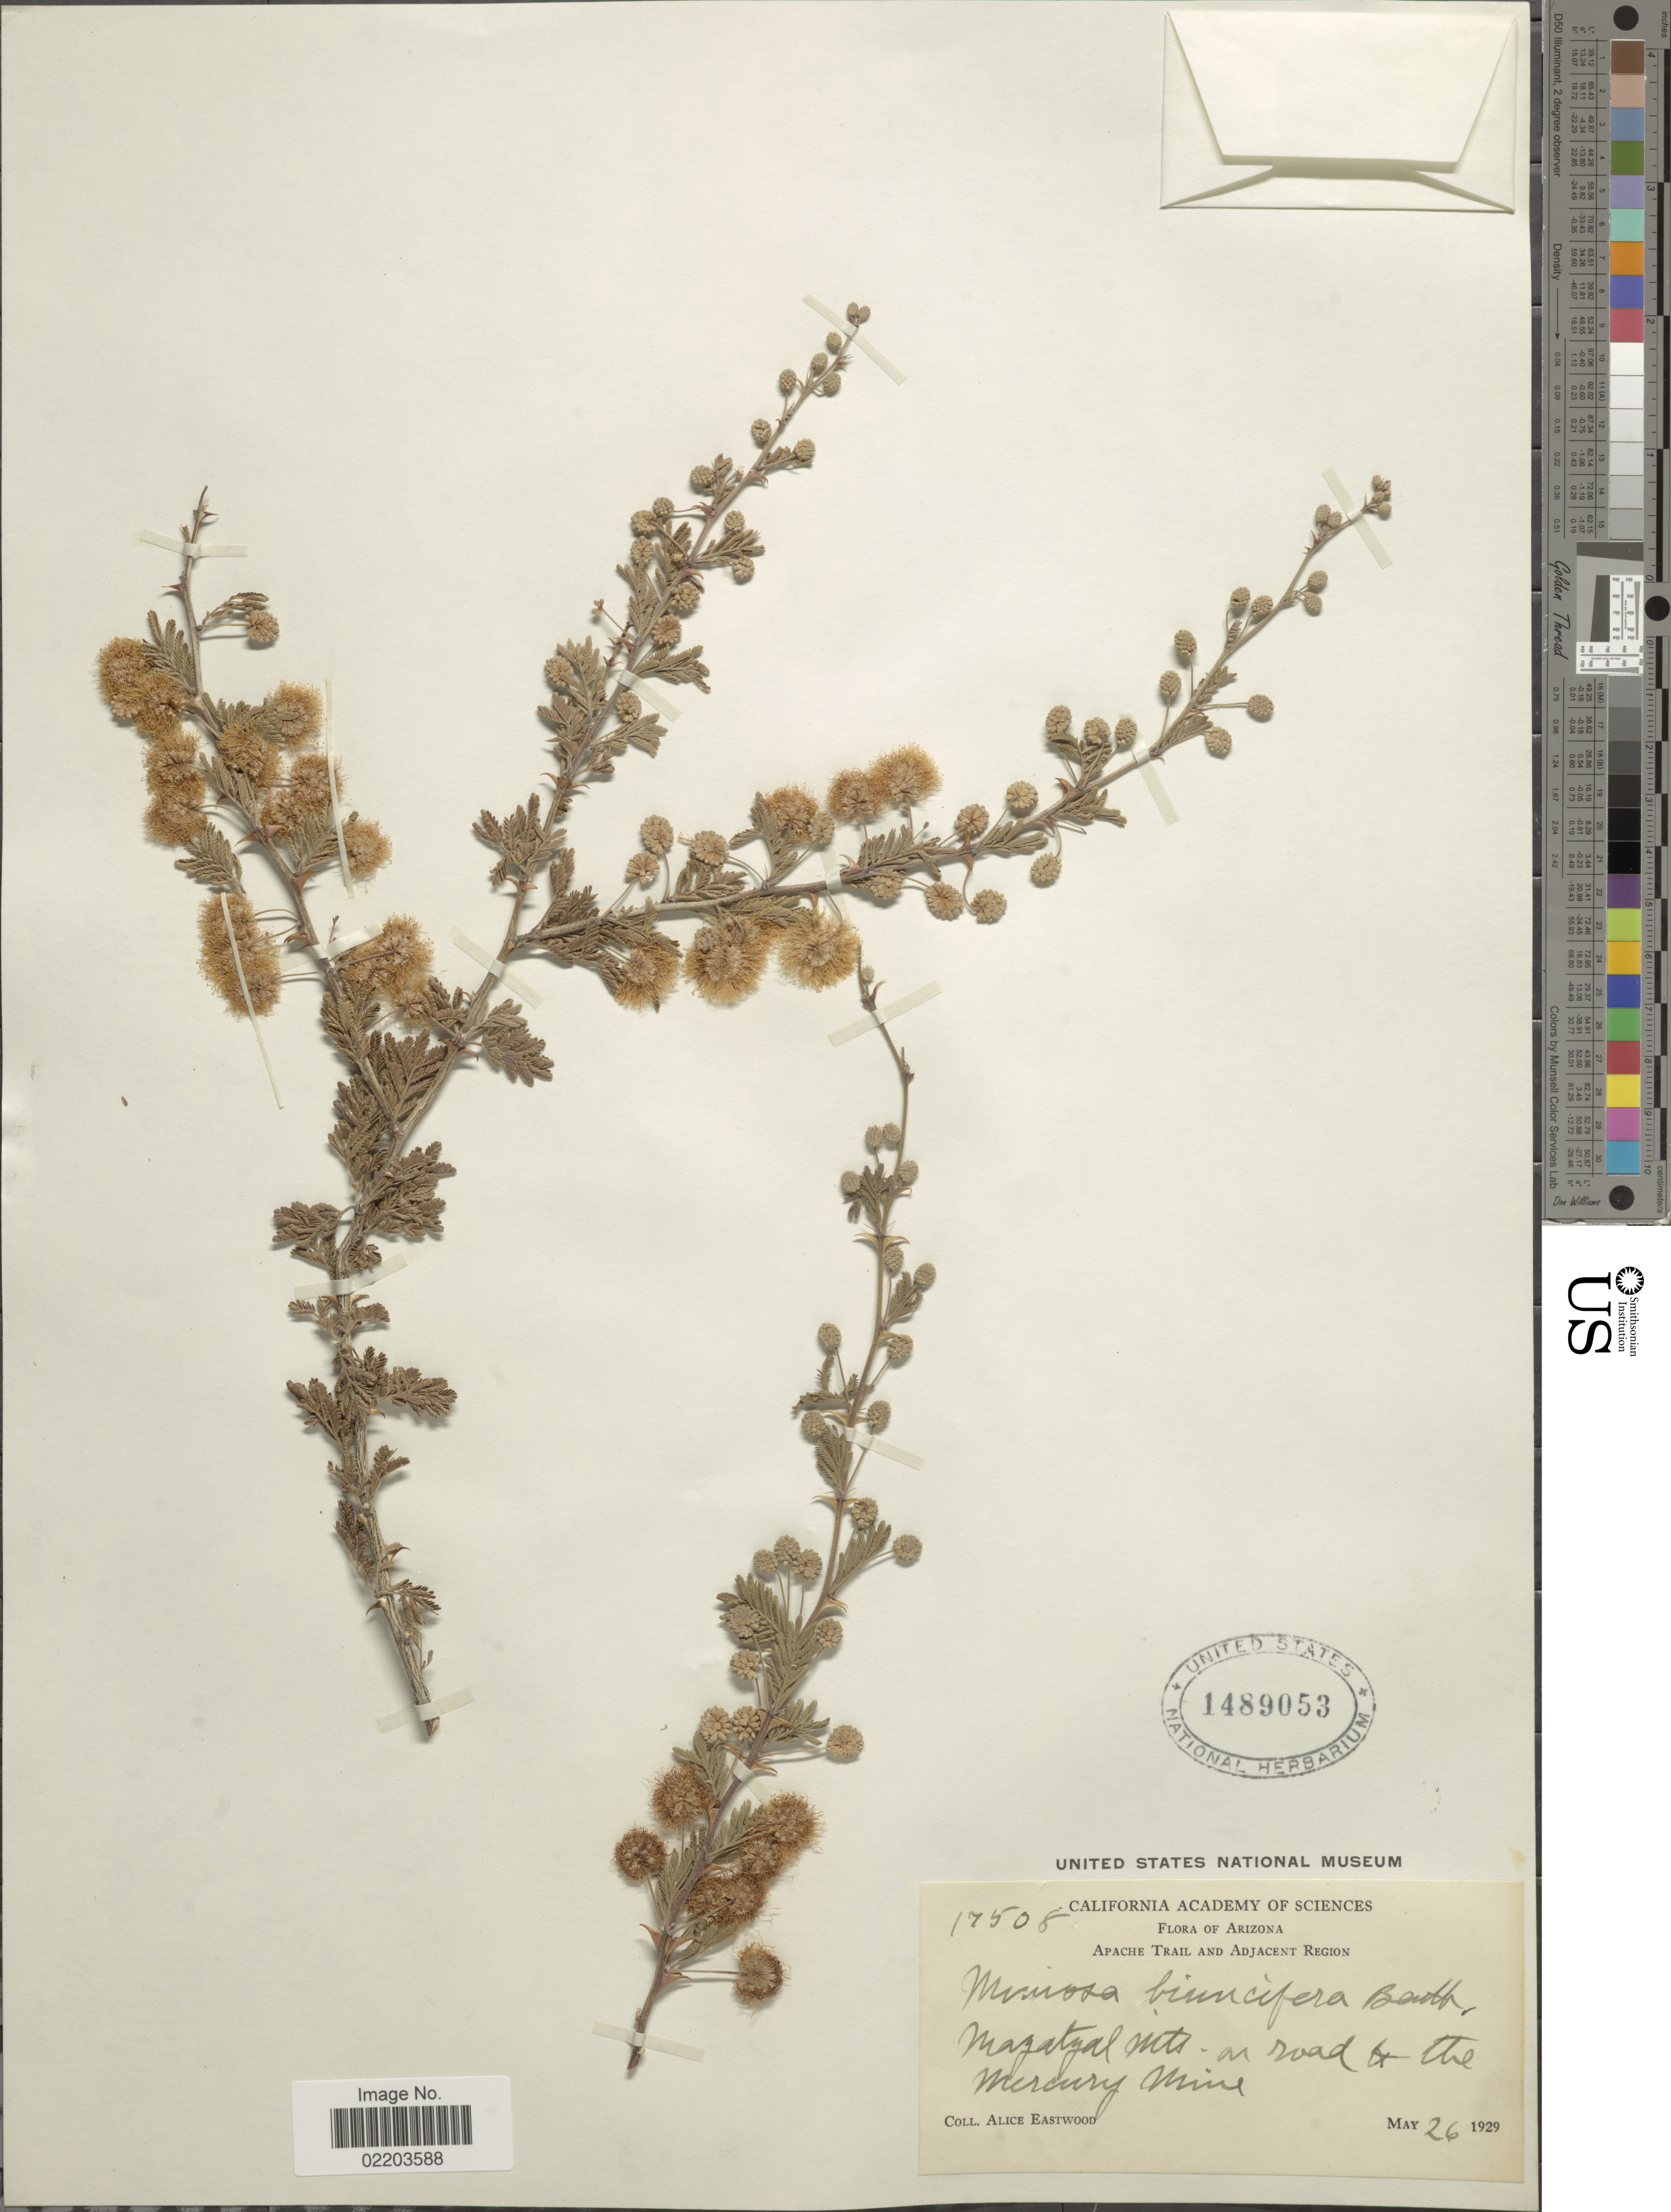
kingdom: Plantae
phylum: Tracheophyta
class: Magnoliopsida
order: Fabales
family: Fabaceae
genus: Mimosa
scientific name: Mimosa biuncifera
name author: Benth.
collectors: A. Eastwood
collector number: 17508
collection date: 1929-05-26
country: United States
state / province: Arizona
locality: Apache Trail and Adjacent Region, Mazatzal Mts: on road to the Mercury Mine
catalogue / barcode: US 1489053